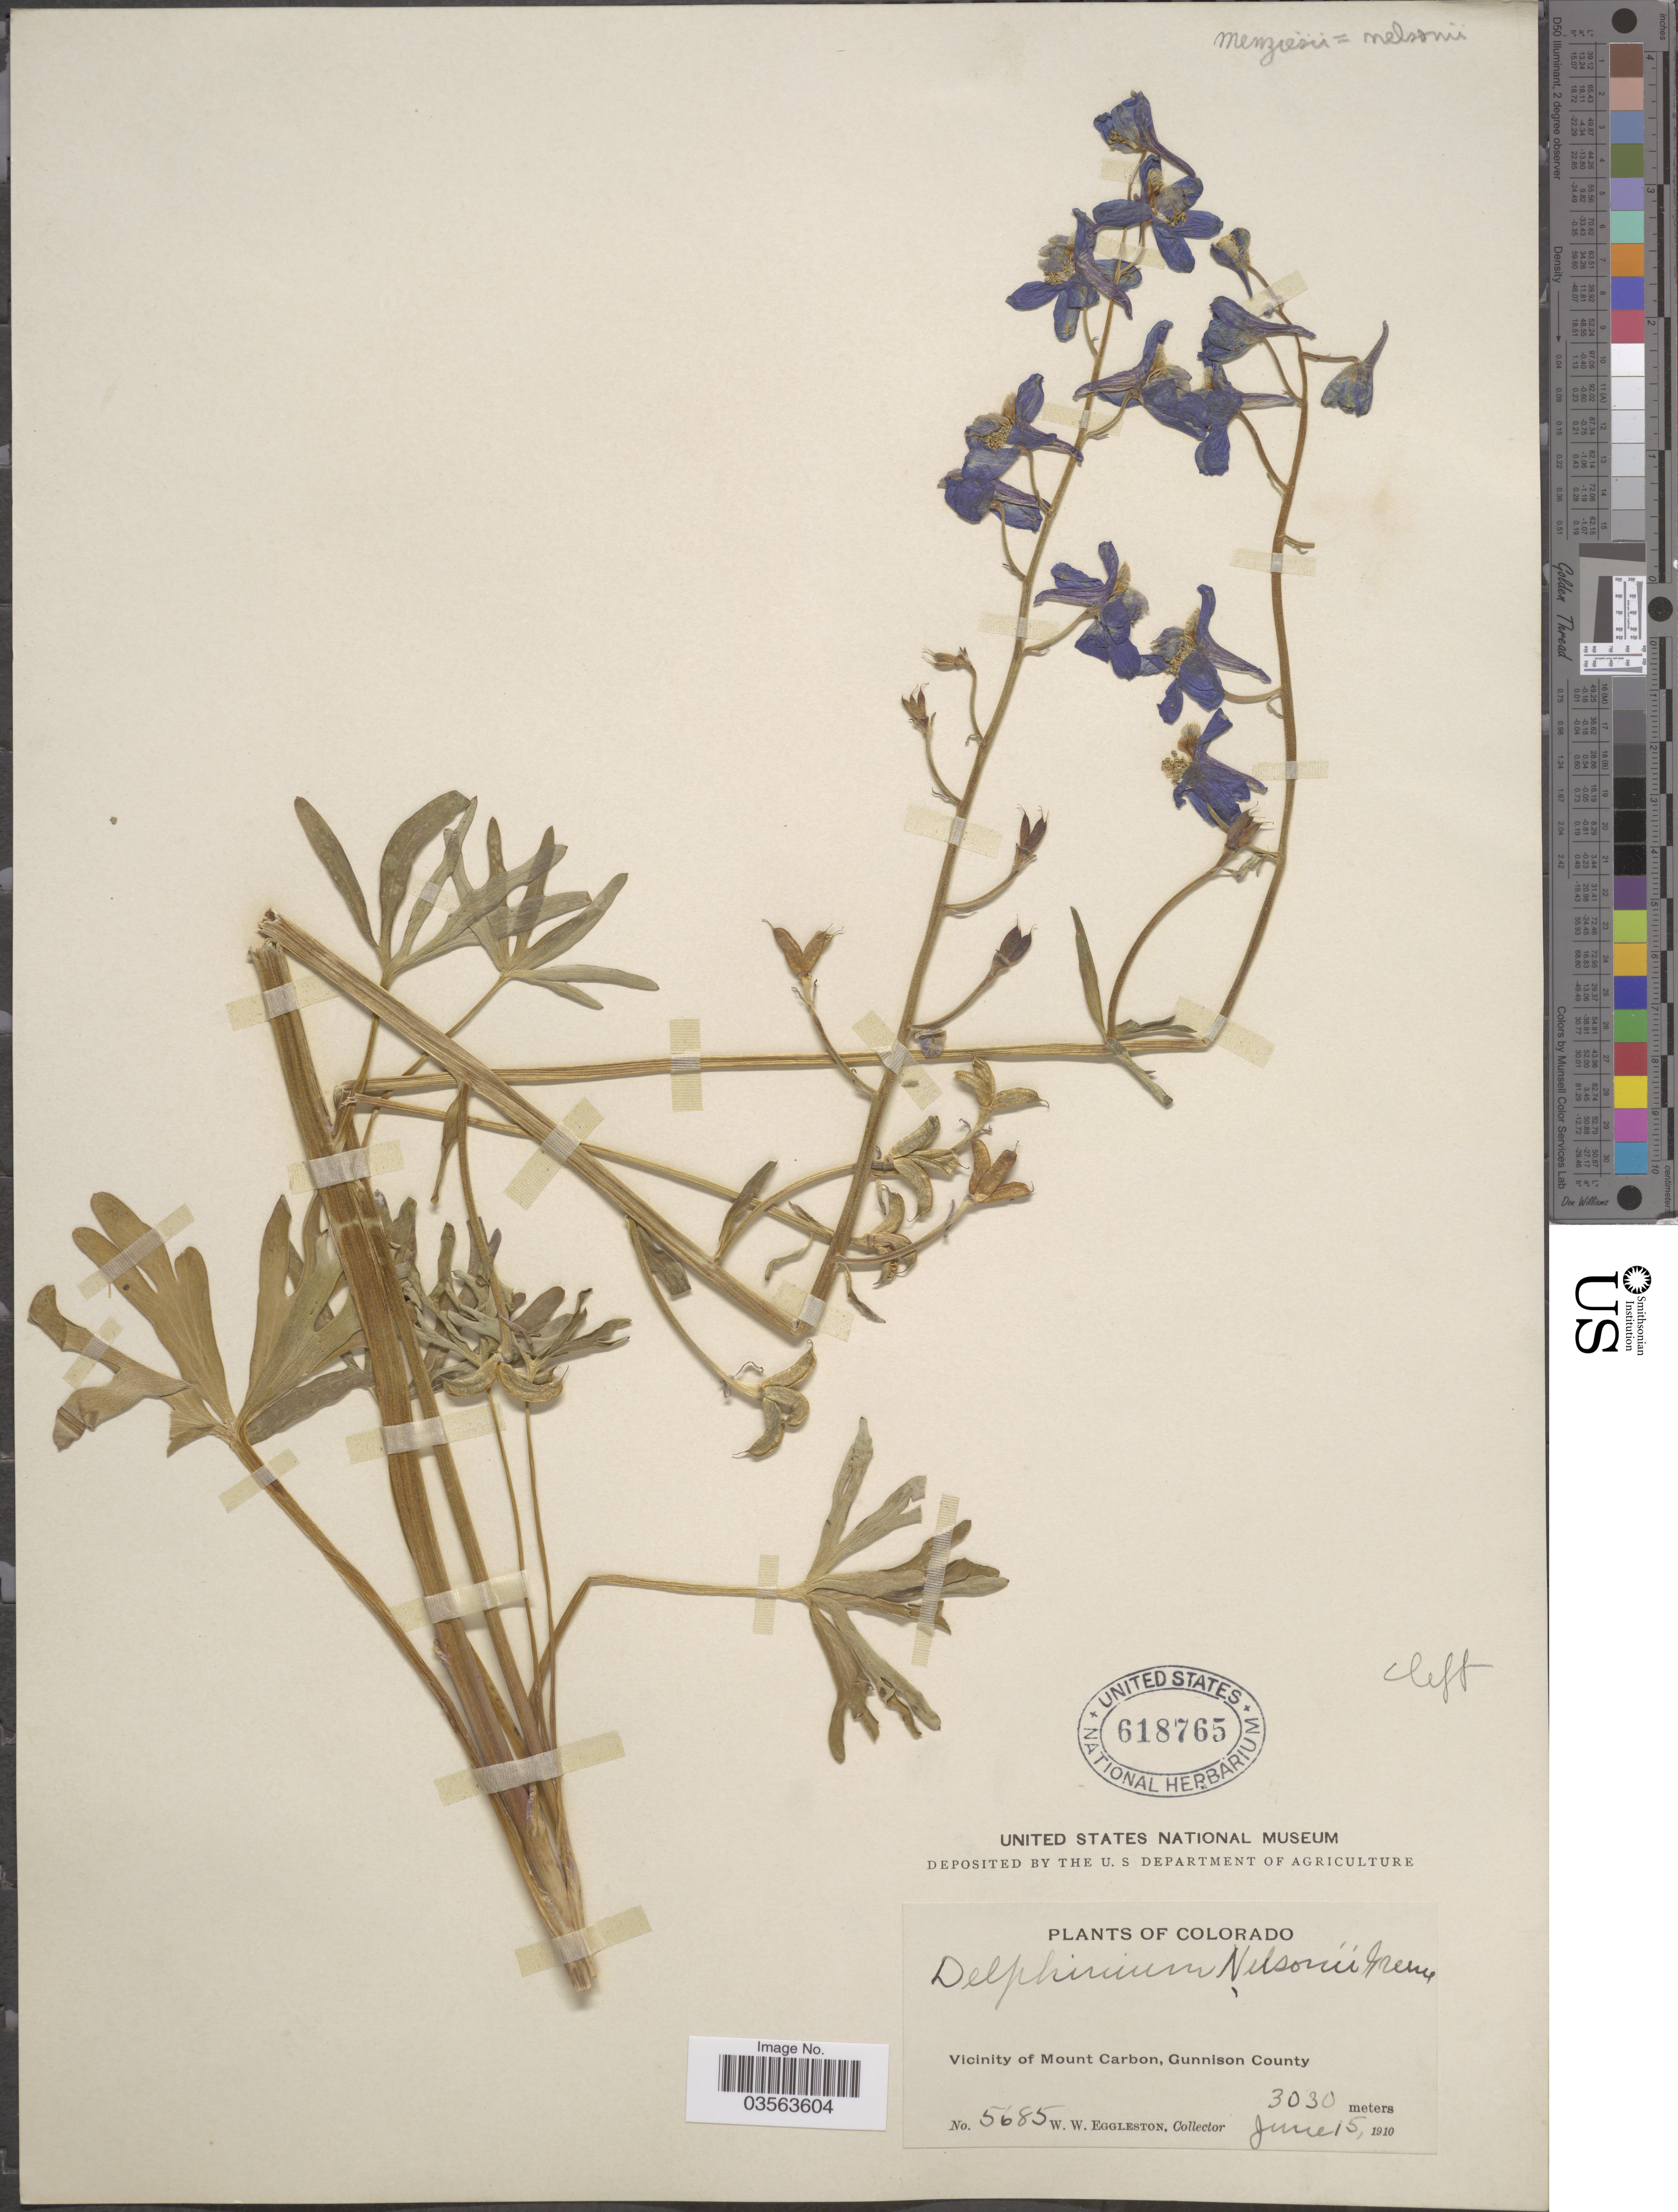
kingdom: Plantae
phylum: Tracheophyta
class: Magnoliopsida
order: Ranunculales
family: Ranunculaceae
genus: Delphinium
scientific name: Delphinium nelsonii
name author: Greene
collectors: W. W. Eggleston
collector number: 5685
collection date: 1910-06-15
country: United States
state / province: Colorado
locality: Vicinity of Mount Carbon, Gunnison County.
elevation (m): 3030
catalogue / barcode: US 618765